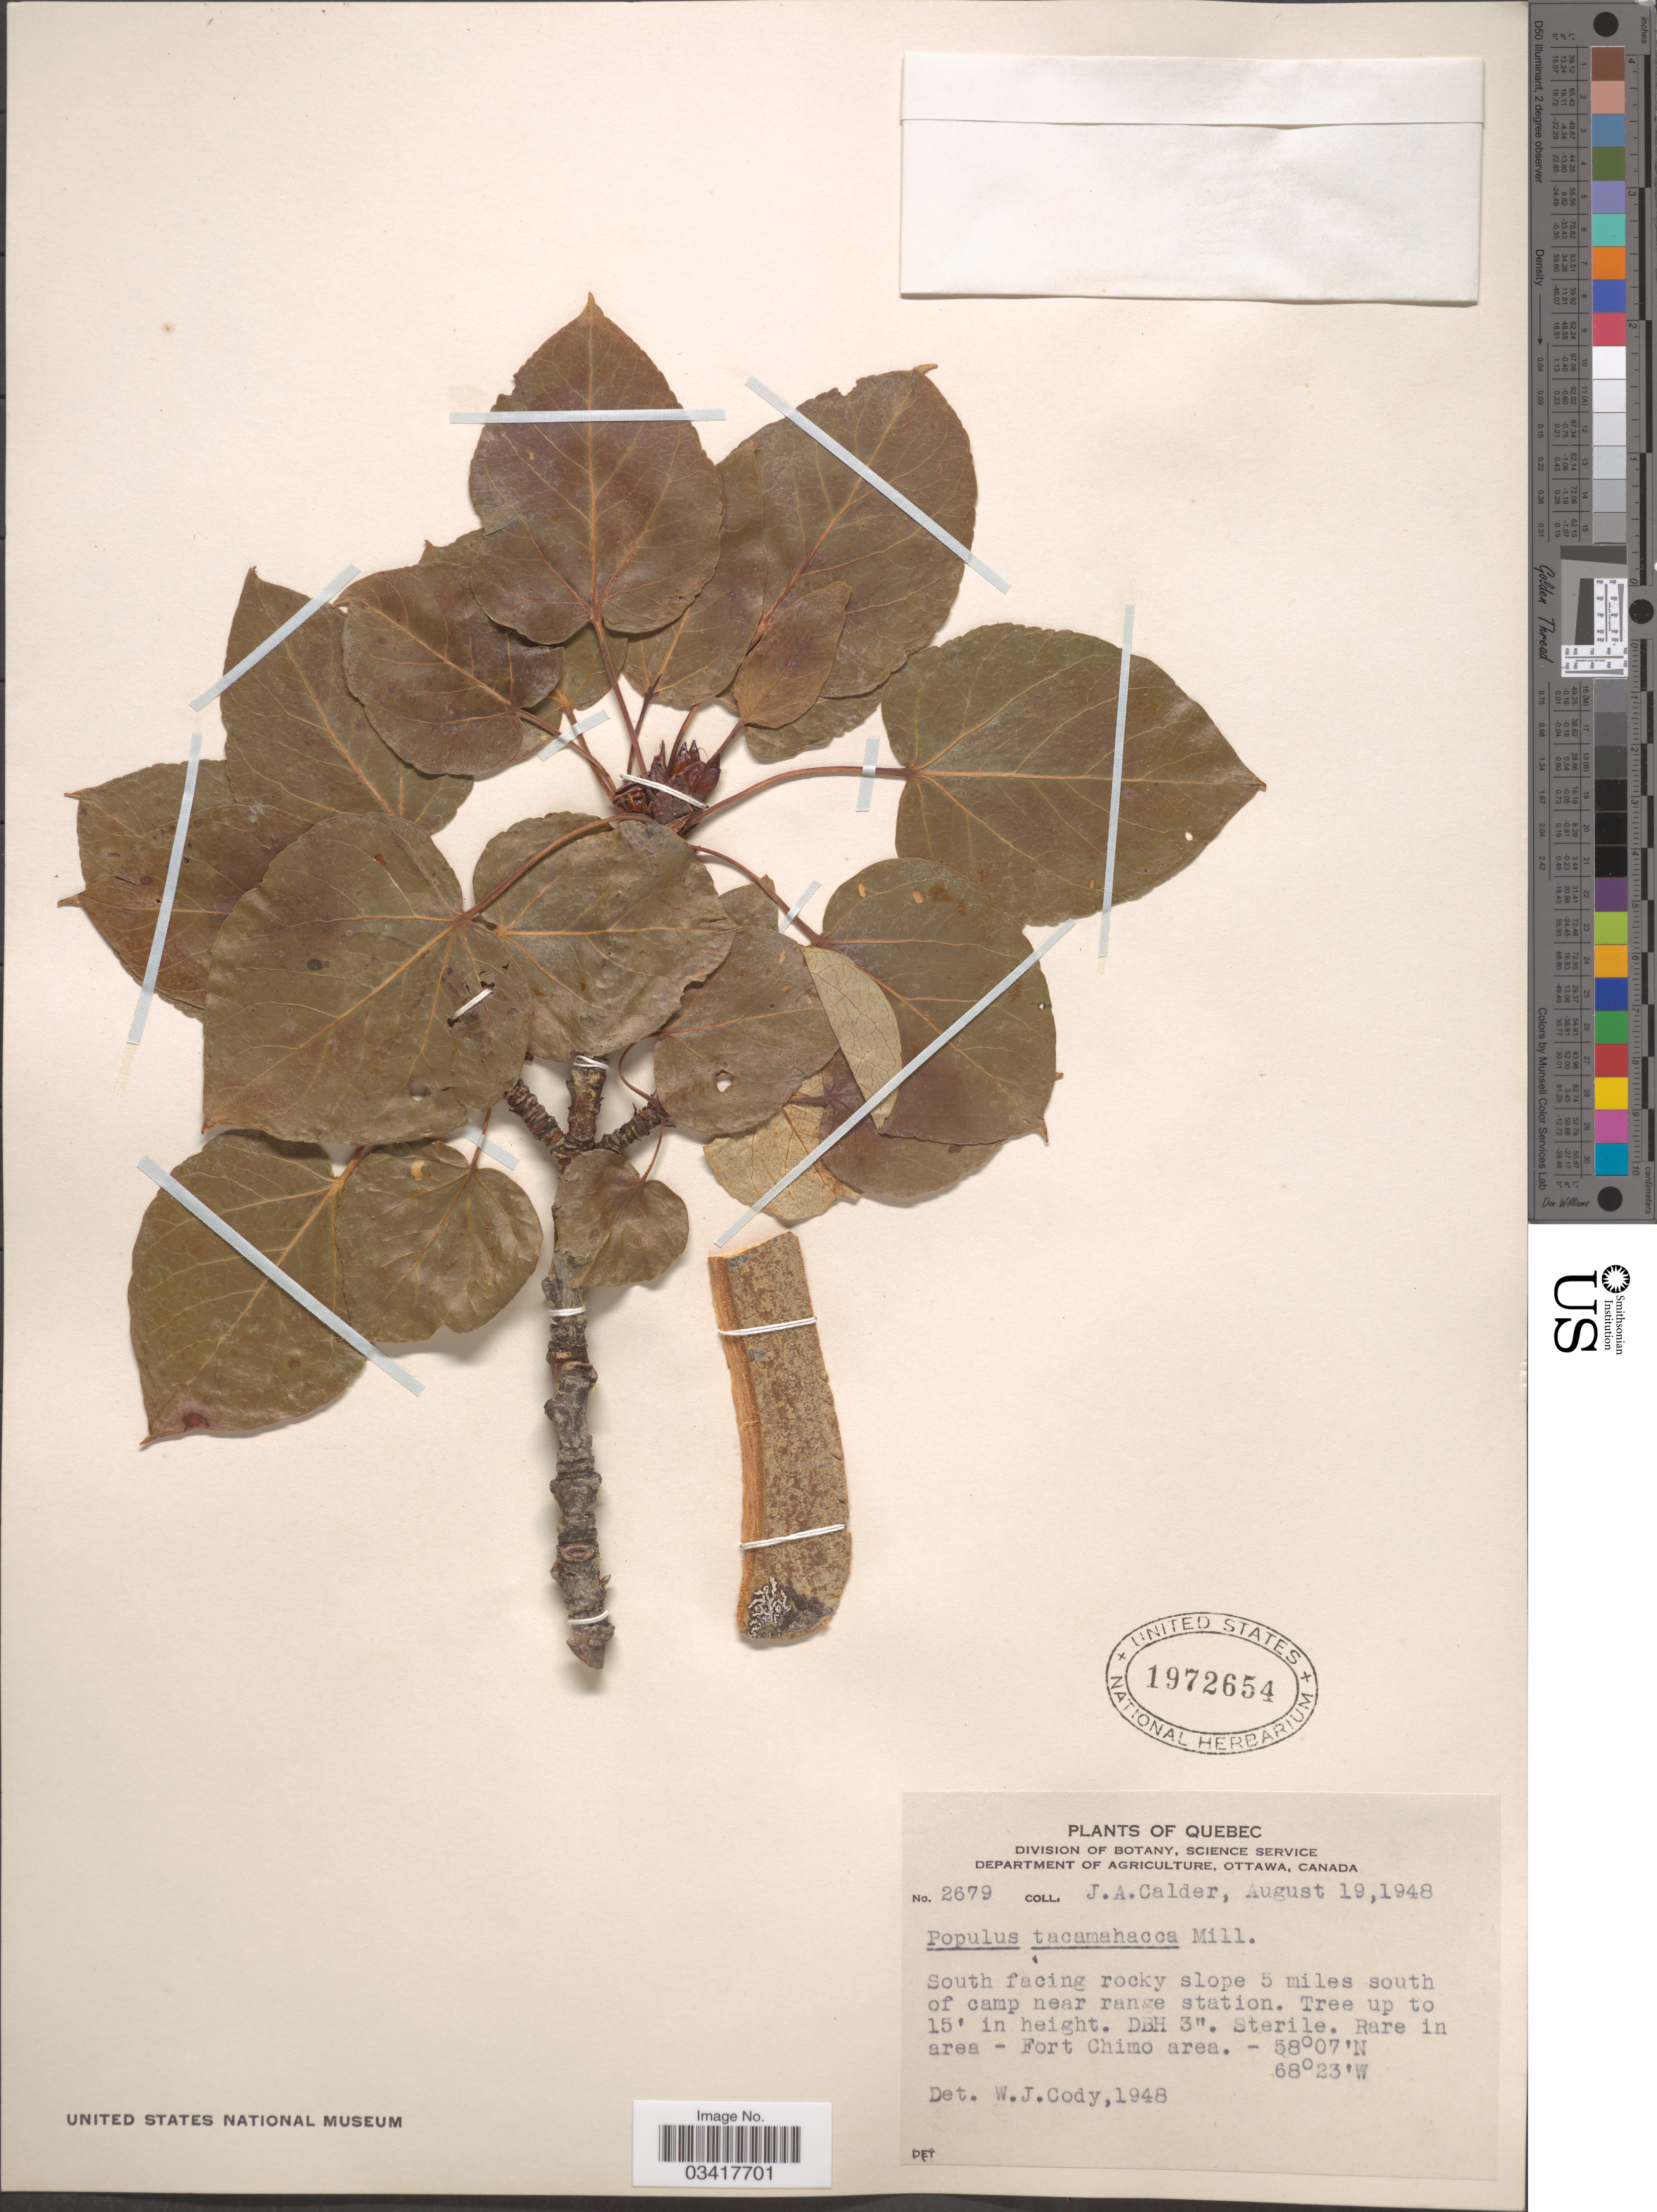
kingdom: Plantae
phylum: Tracheophyta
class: Magnoliopsida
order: Malpighiales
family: Salicaceae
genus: Populus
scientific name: Populus balsamifera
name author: L.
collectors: J. A. Calder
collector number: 2679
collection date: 1948-08-19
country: Canada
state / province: Quebec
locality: South facing rocky slope 5 miles south of camp near range station. Rare in area - Fort Chimo area.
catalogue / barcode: US 1972654